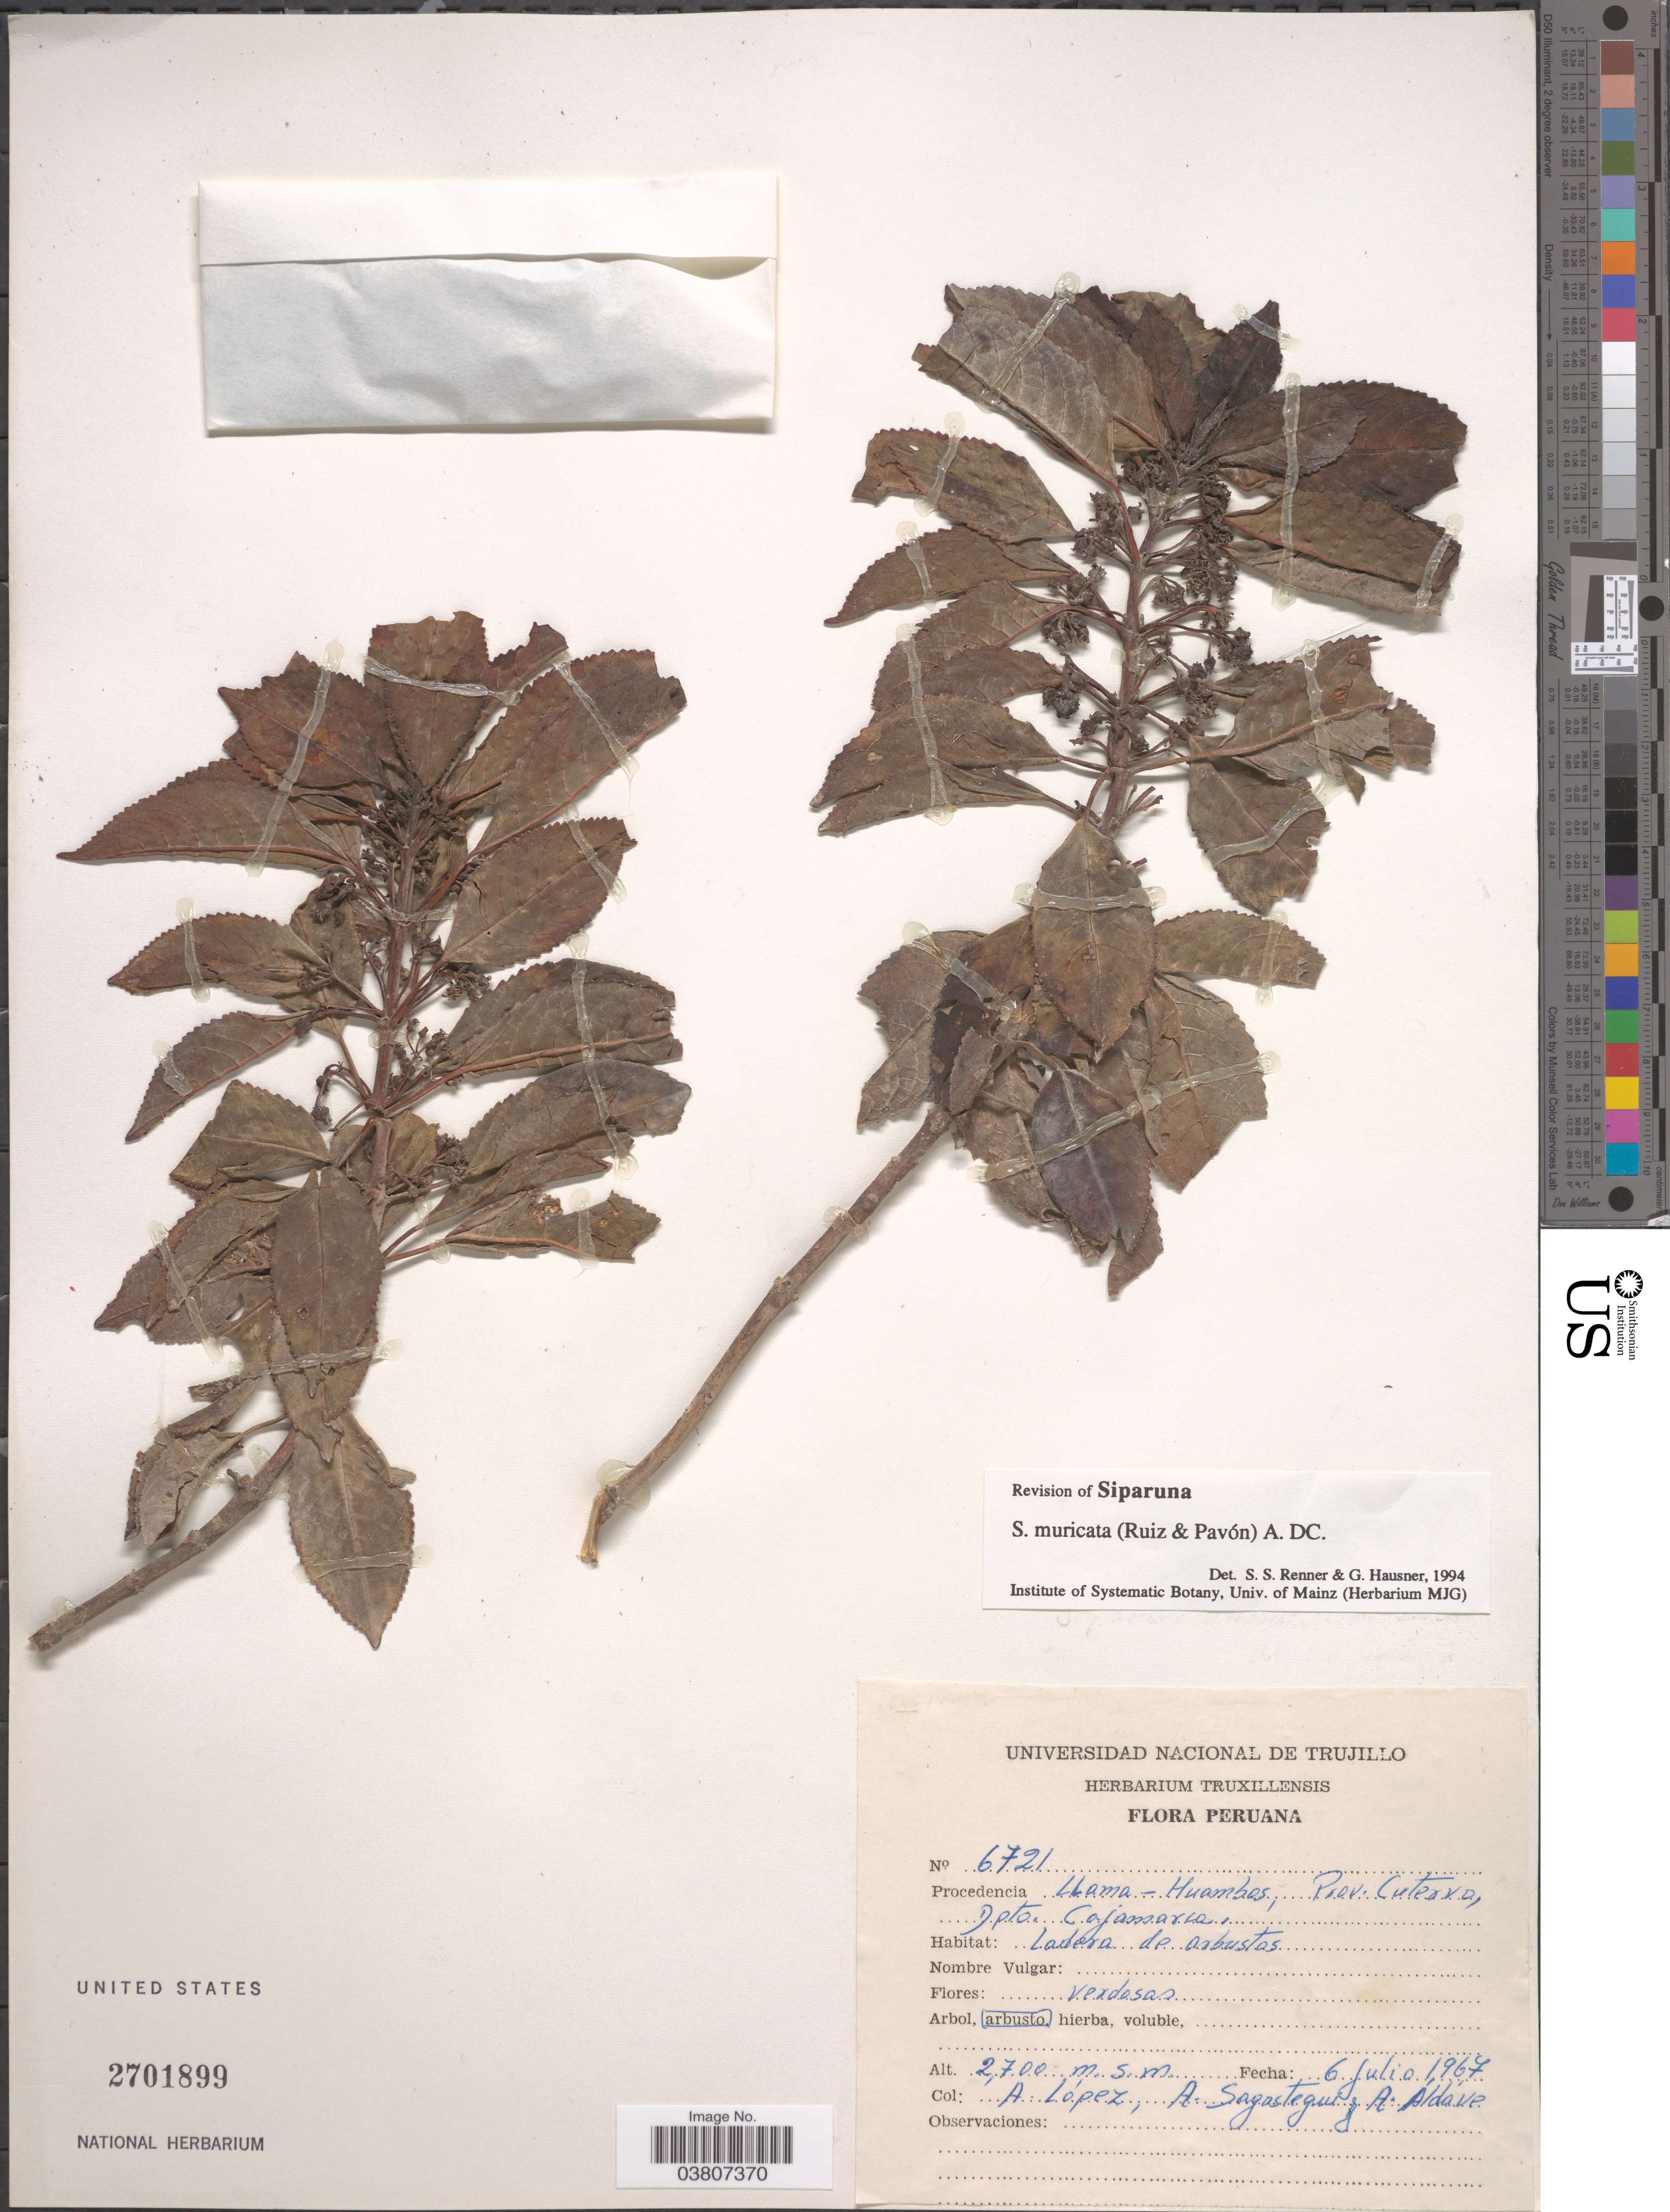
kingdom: Plantae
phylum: Tracheophyta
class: Magnoliopsida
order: Laurales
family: Siparunaceae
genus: Siparuna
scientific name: Siparuna muricata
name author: (Ruiz & Pav.) A. DC.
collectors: A. Lopez, A. Sagastegui & A. Aldave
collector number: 6721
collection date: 1967-07-06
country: Peru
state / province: Cajamarca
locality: Llama-Huambas, Prov. Cutervo, Dpto. Cajamarca.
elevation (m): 2700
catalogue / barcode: US 2701899